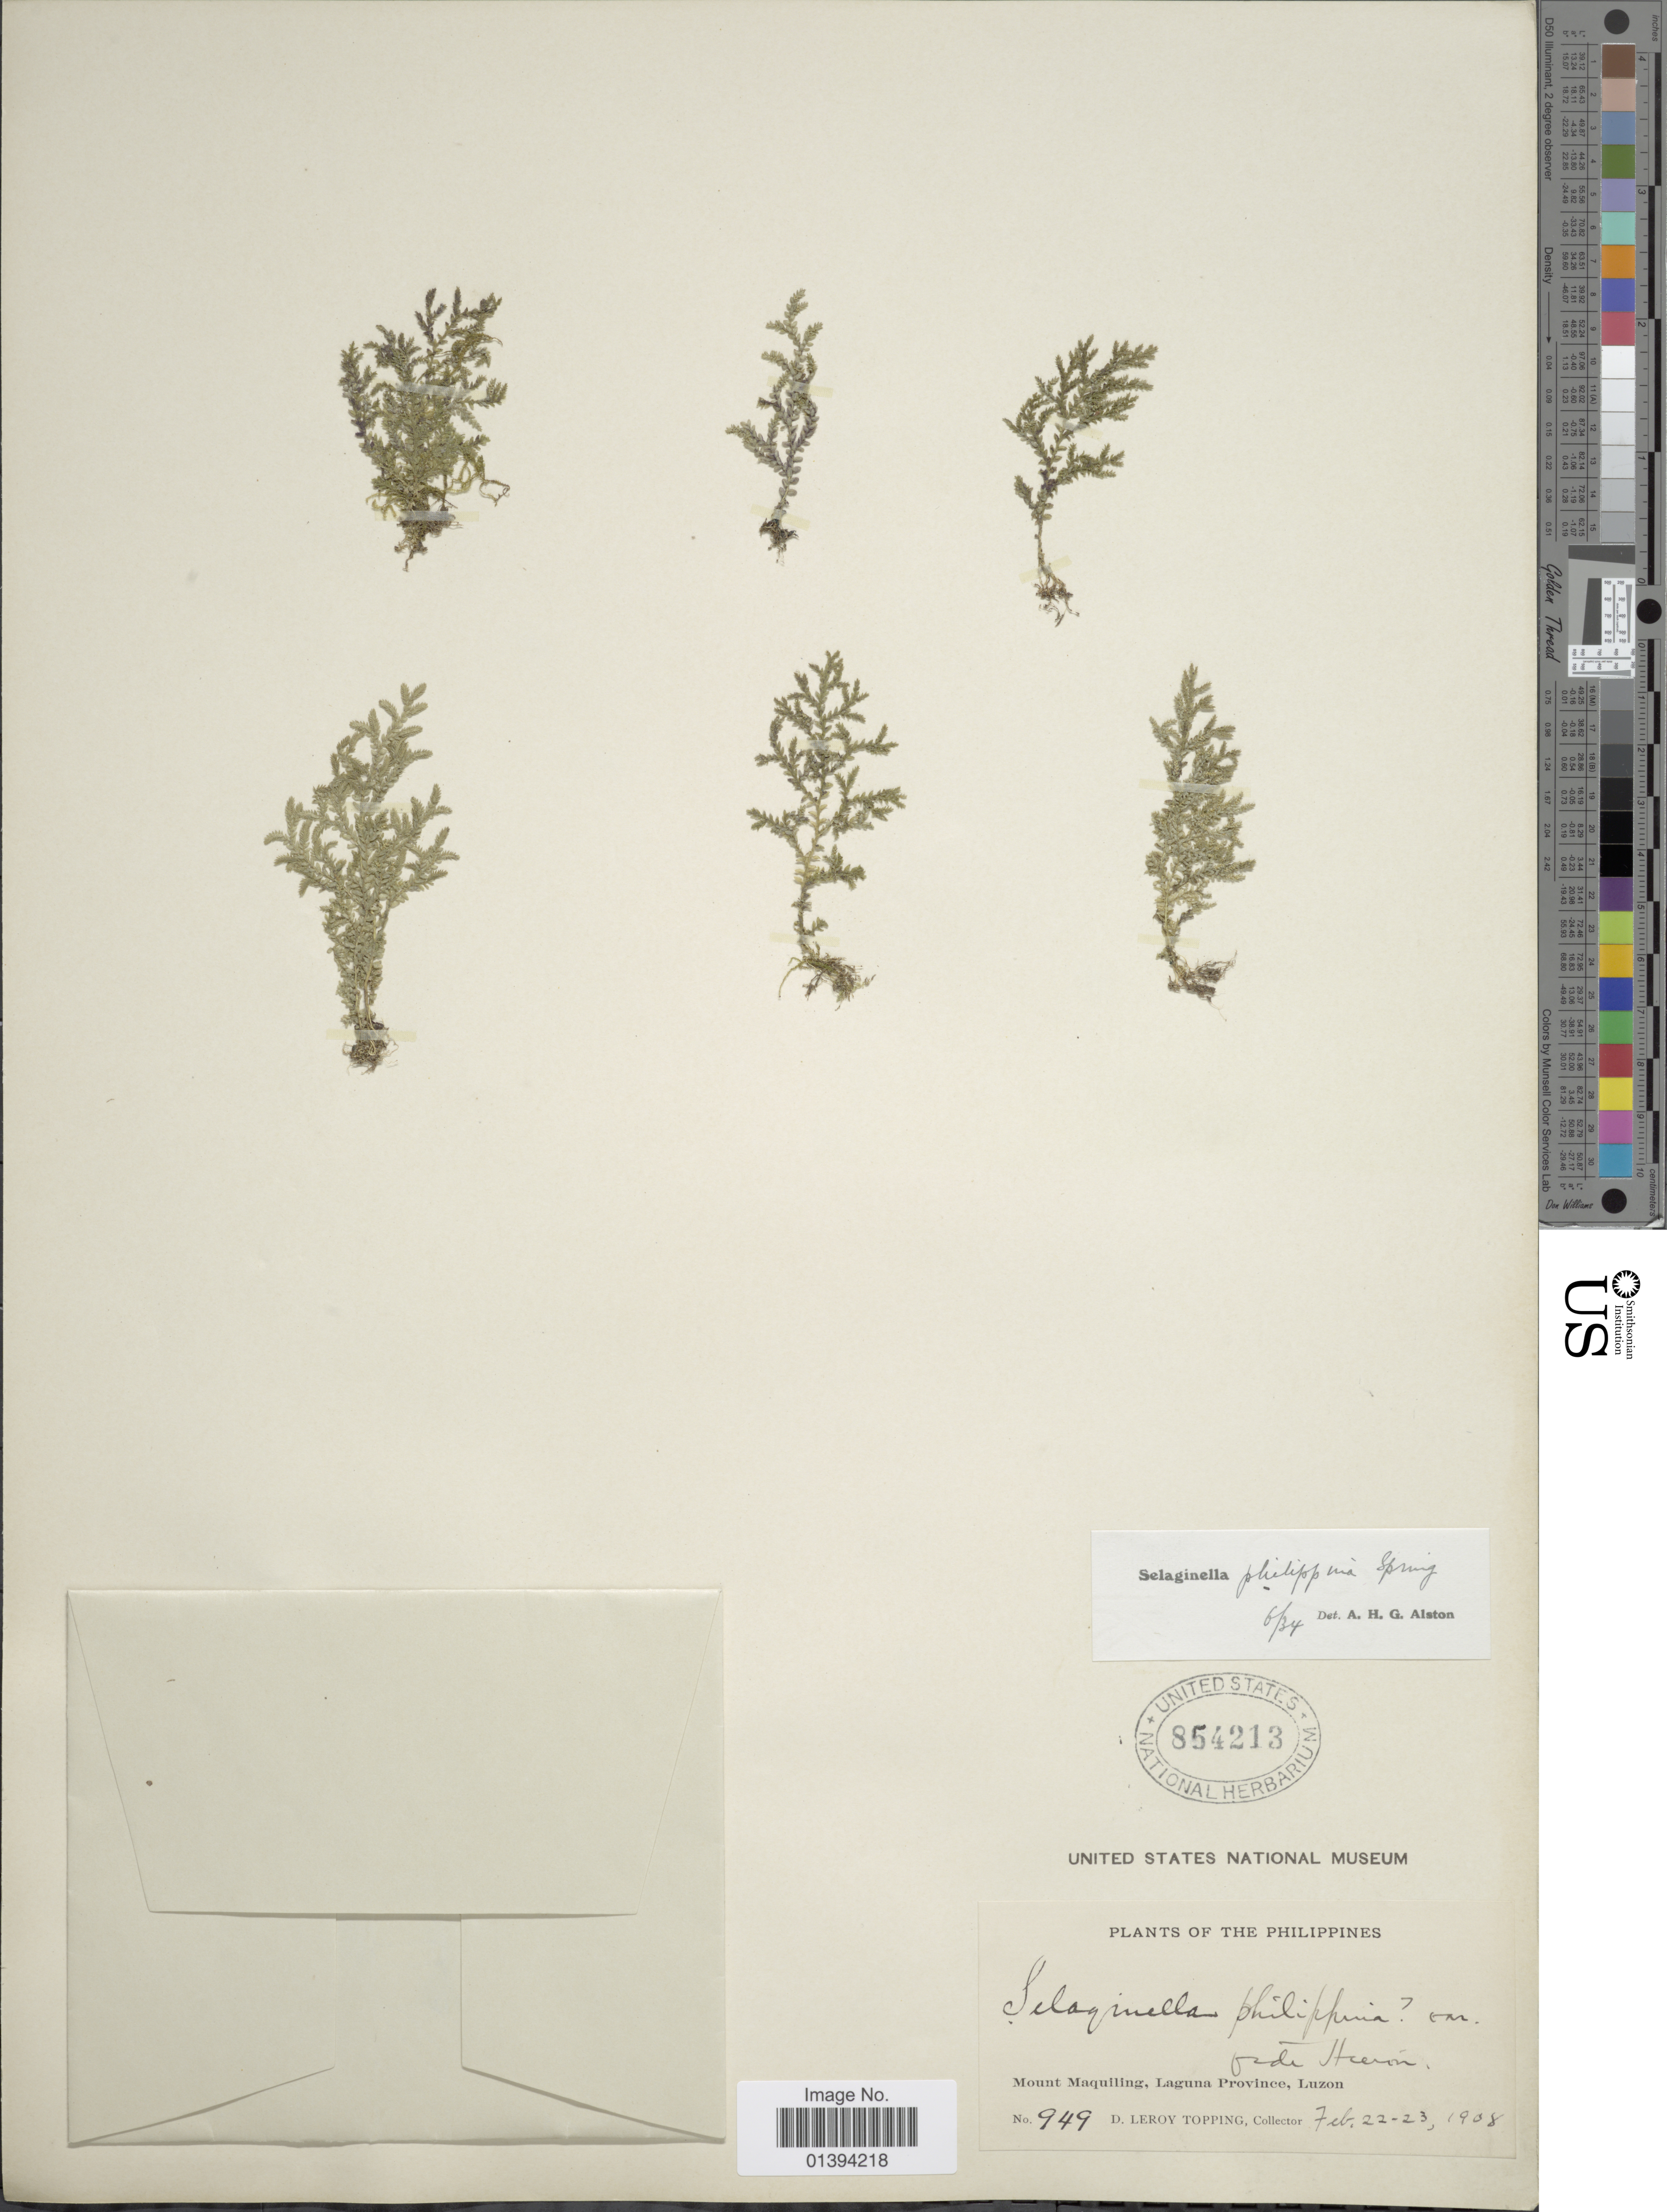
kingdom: Plantae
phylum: Tracheophyta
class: Lycopodiopsida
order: Selaginellales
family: Selaginellaceae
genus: Selaginella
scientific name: Selaginella philippina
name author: Spring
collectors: D. L. Topping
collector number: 949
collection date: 1908-02-22/1908-02-23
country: Philippines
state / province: Central Luzon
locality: Mount Maquiling, Laguna Province, Luzon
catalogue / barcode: US 854213